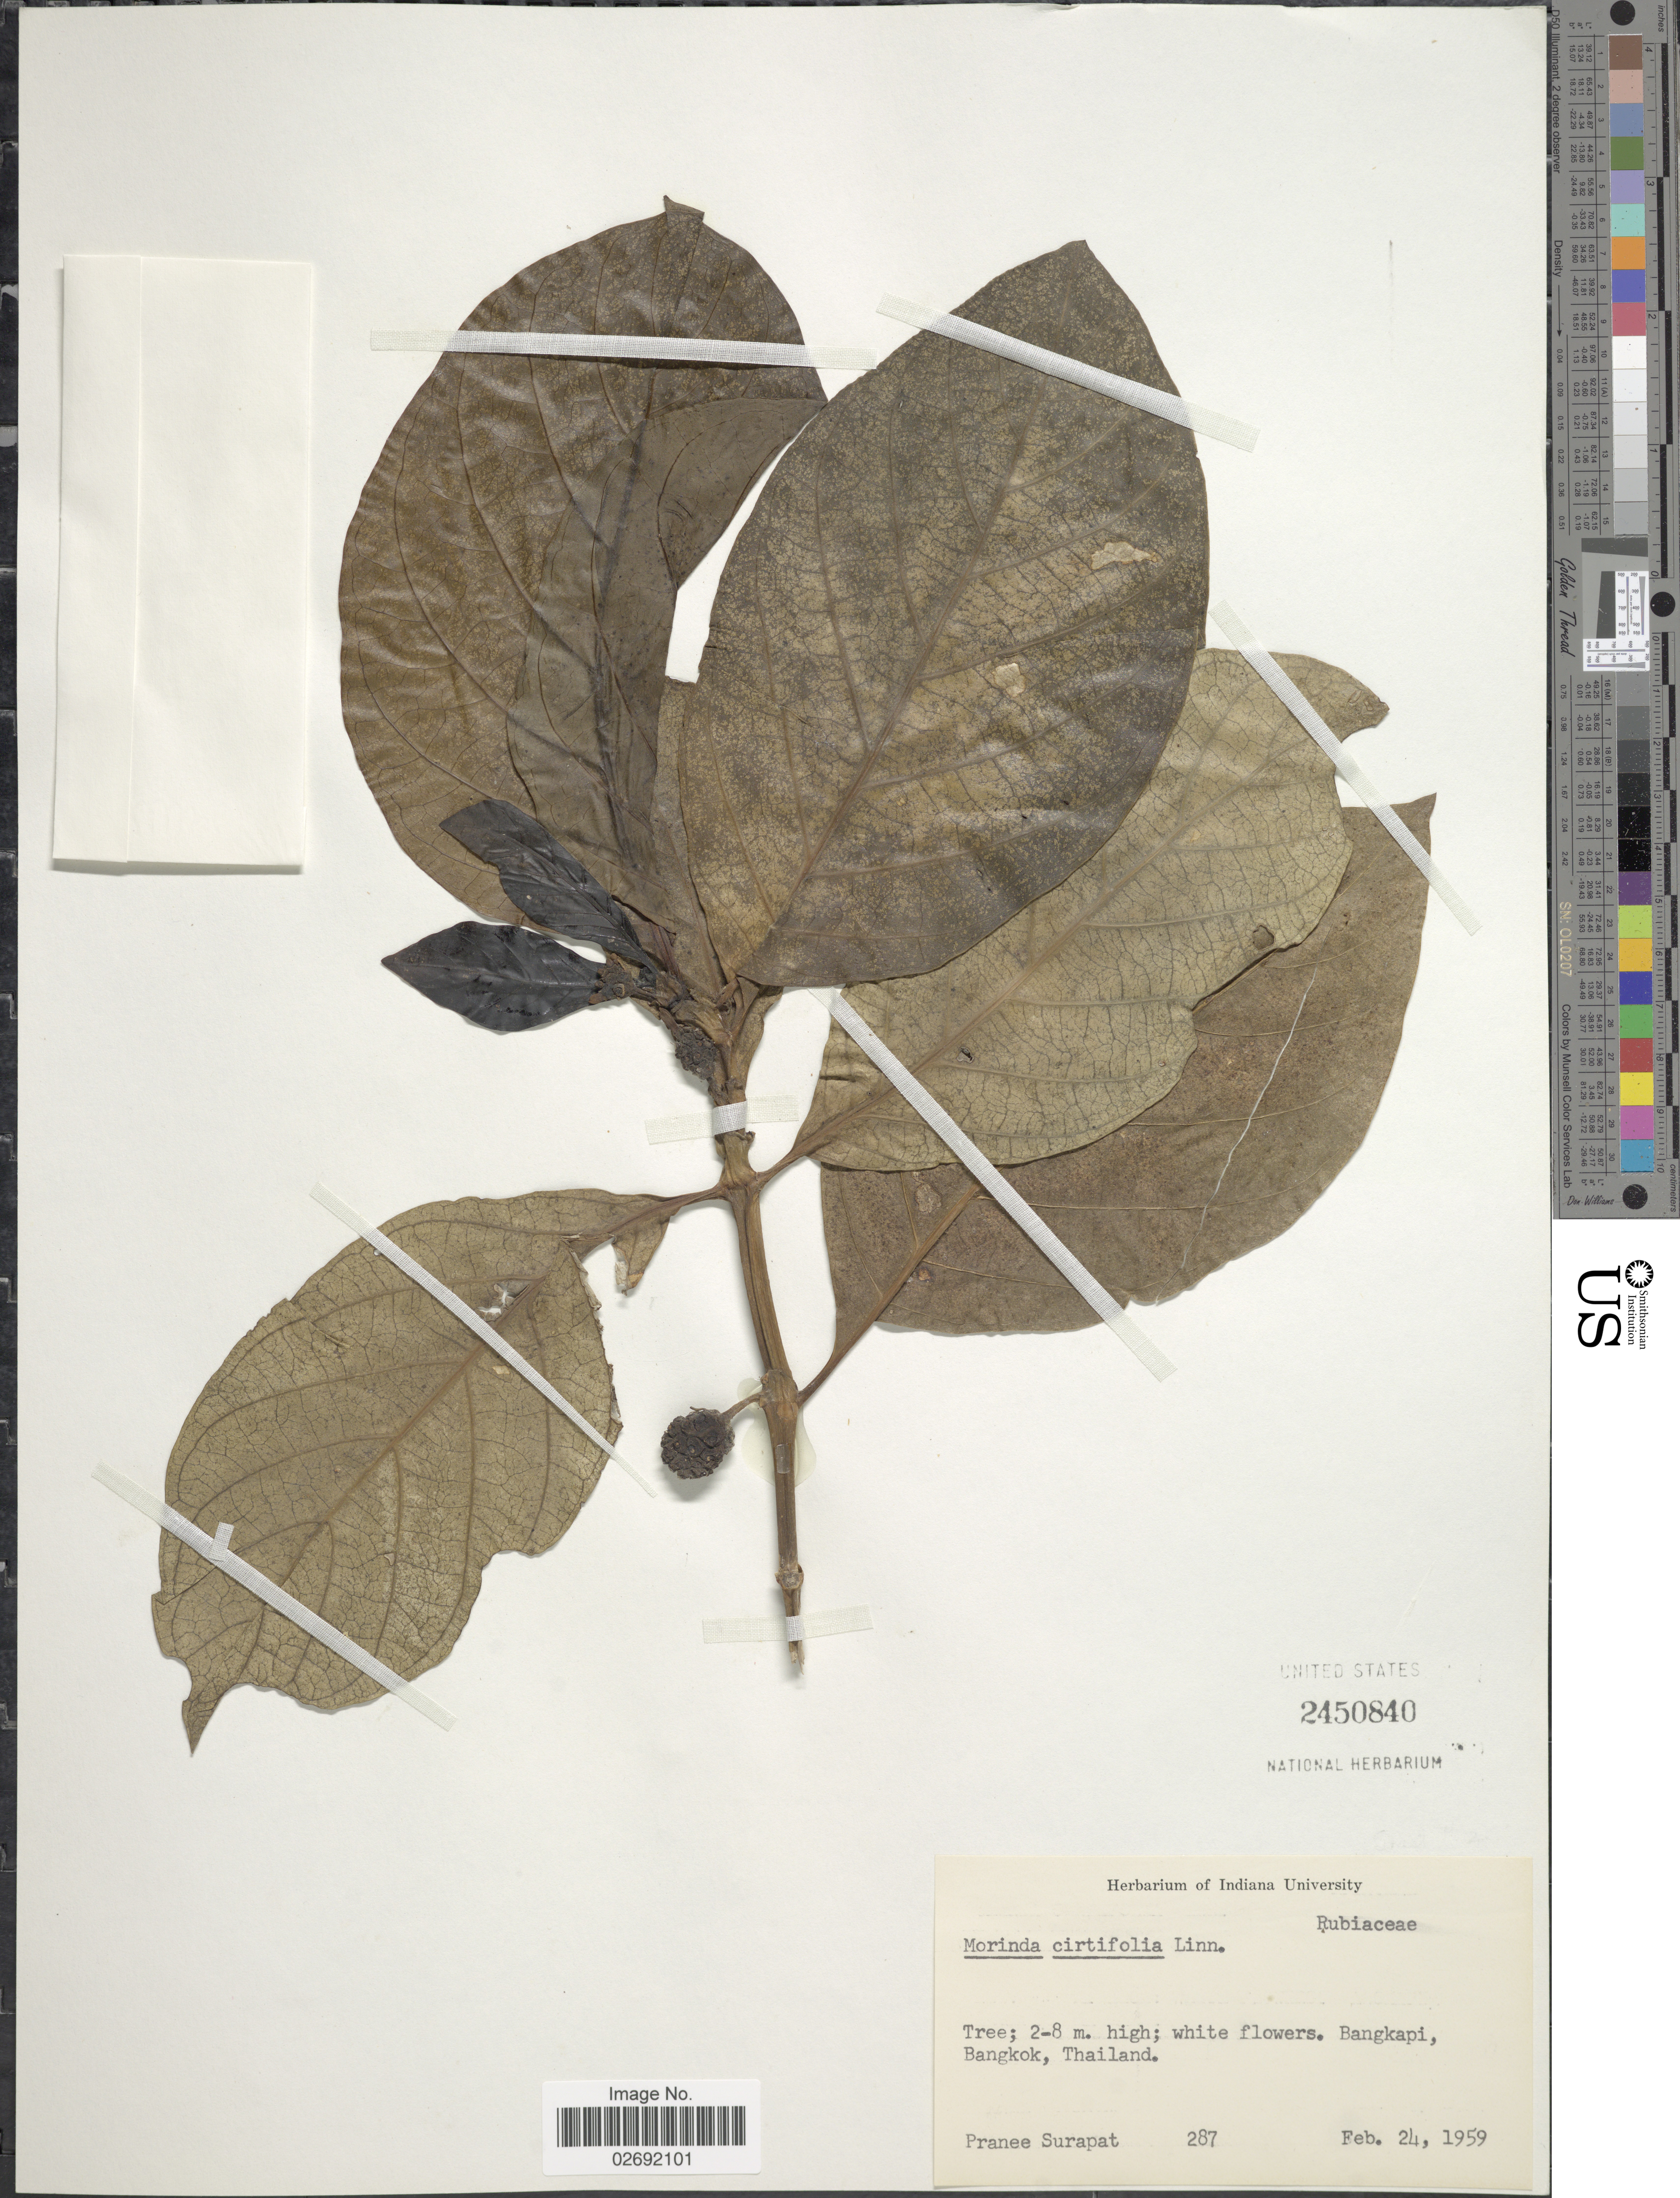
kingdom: Plantae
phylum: Tracheophyta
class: Magnoliopsida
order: Gentianales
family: Rubiaceae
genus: Morinda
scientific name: Morinda citrifolia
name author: L.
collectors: P. Surapat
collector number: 287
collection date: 1959-02-24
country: Thailand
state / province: Bangkok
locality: Bangkapi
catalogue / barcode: US 2450840